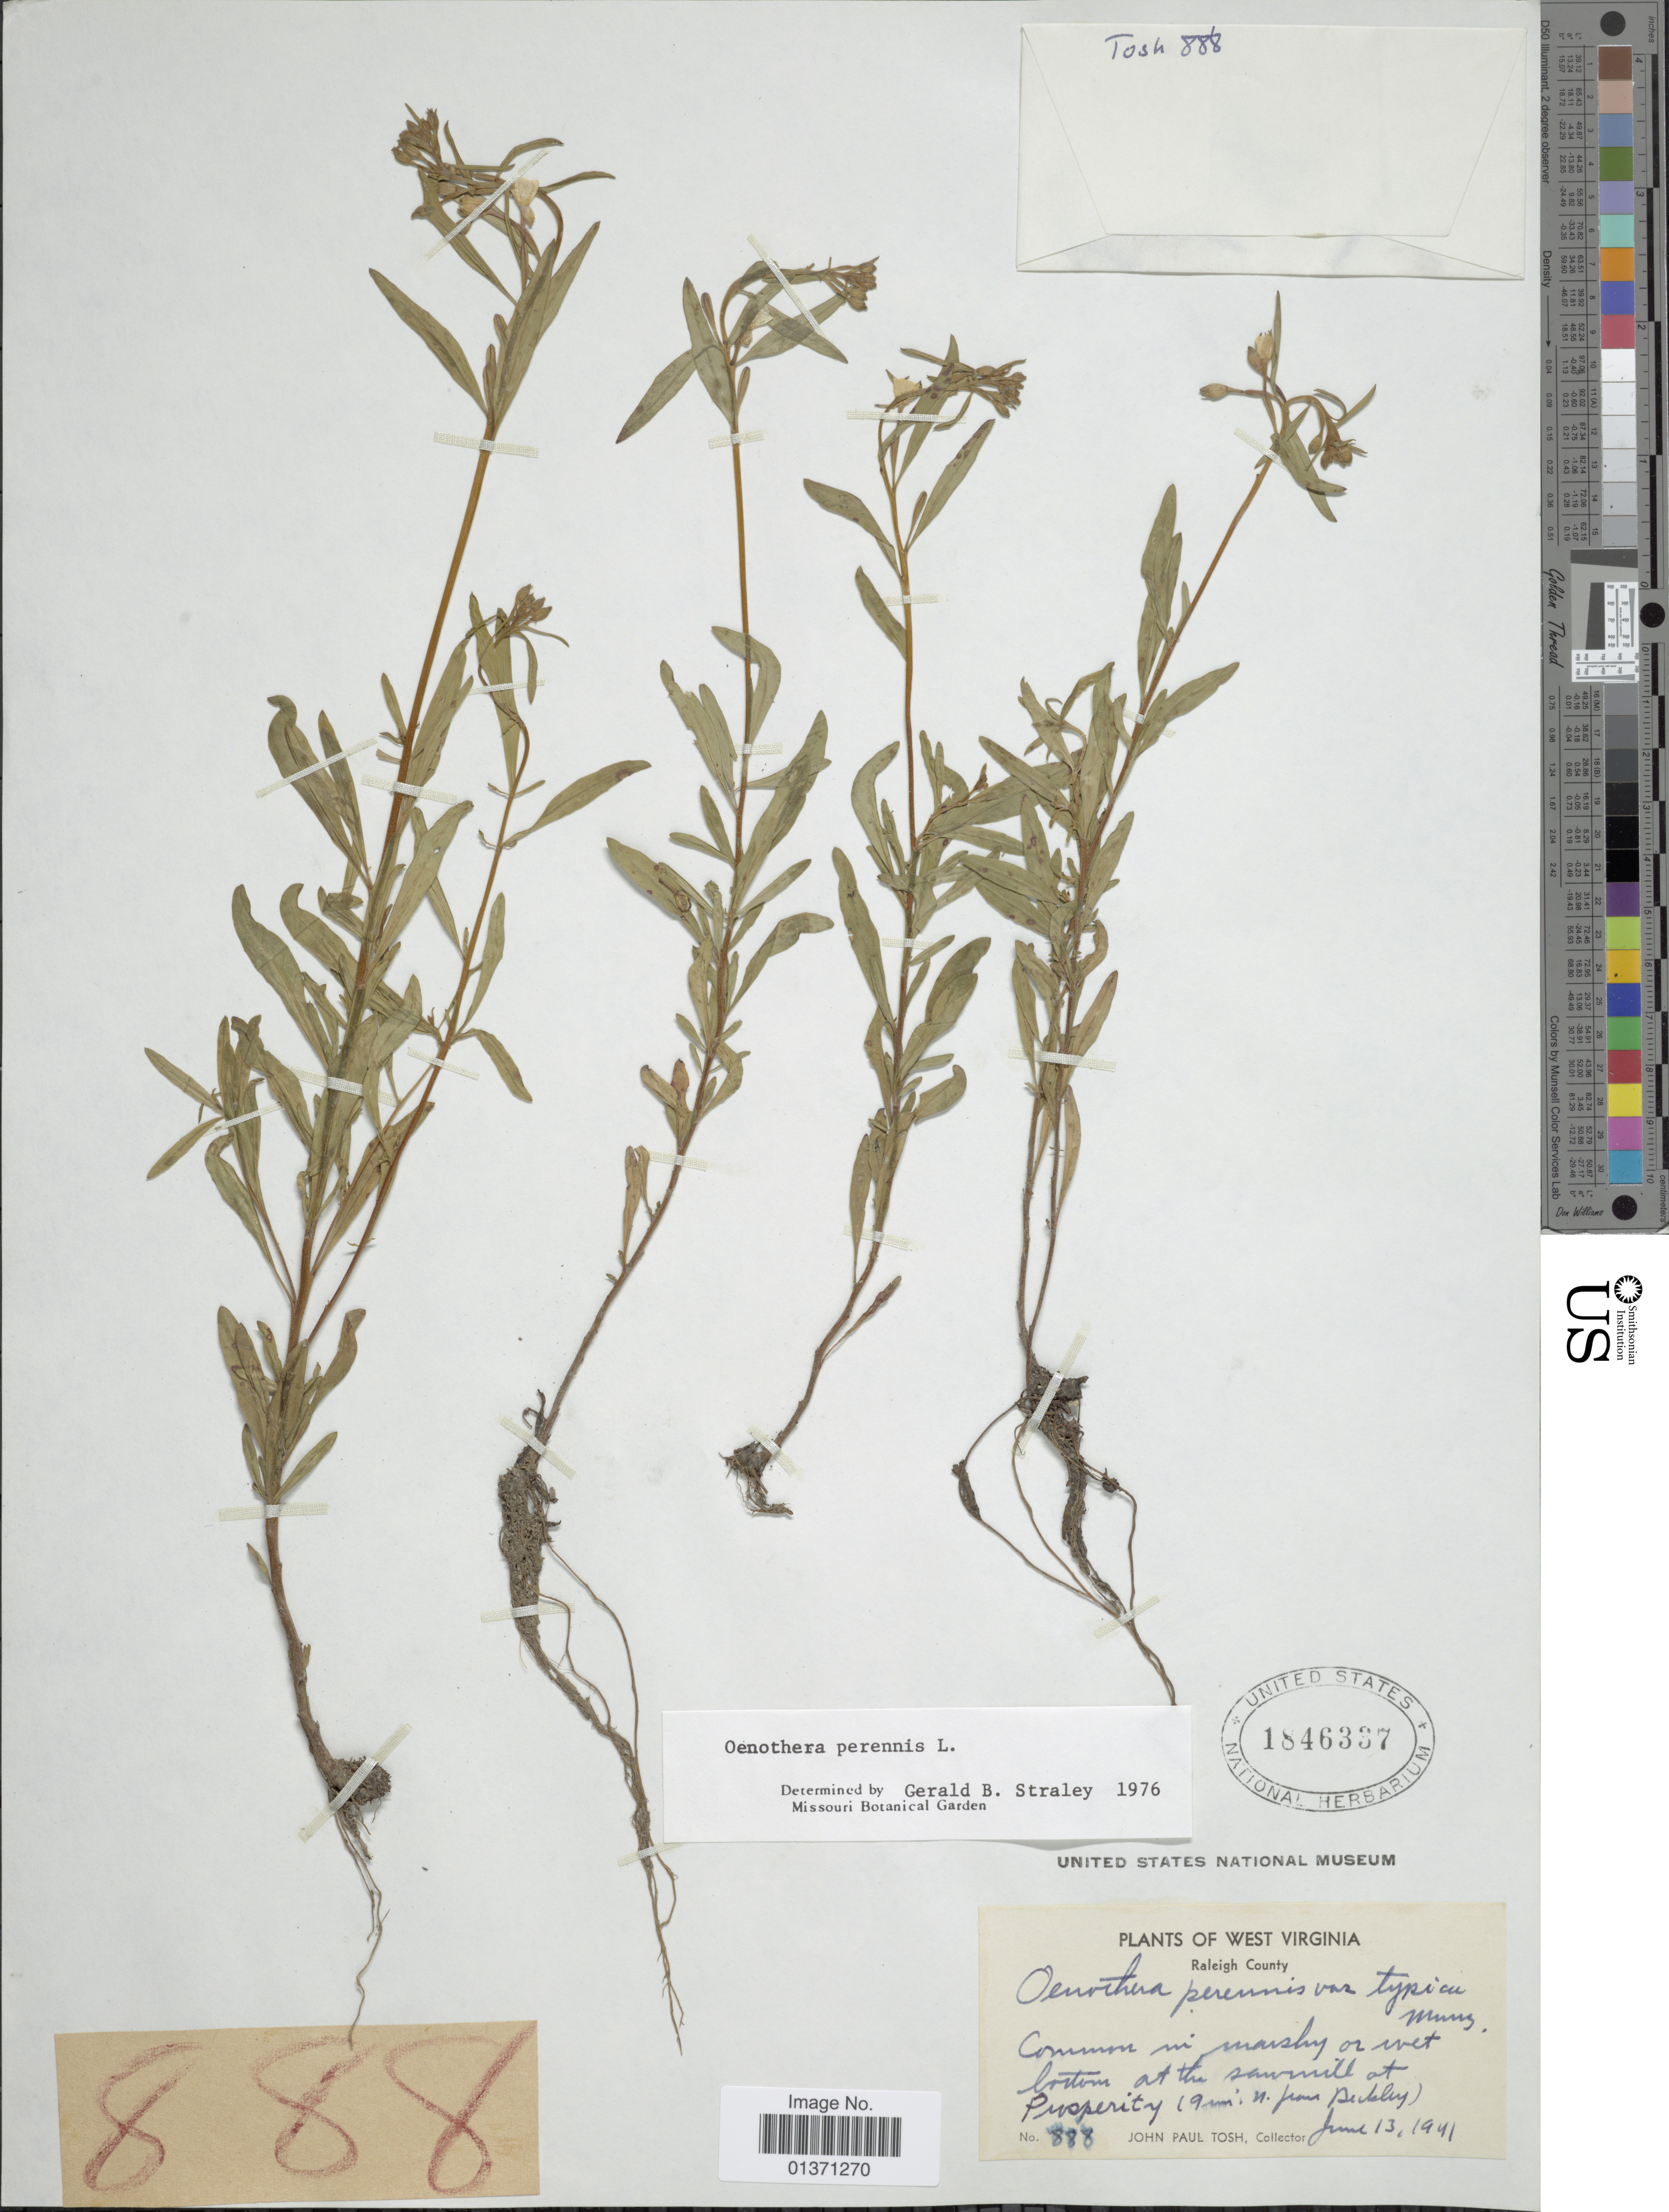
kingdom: Plantae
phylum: Tracheophyta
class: Magnoliopsida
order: Myrtales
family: Onagraceae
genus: Oenothera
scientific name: Oenothera perennis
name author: L.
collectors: J. Tosh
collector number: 888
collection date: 1941-06-13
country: United States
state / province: West Virginia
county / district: Raleigh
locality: Raleigh County, in marshy or wet bottom at the sawmill at Prosperity (9 mi N. from Beckley)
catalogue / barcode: US 1846337